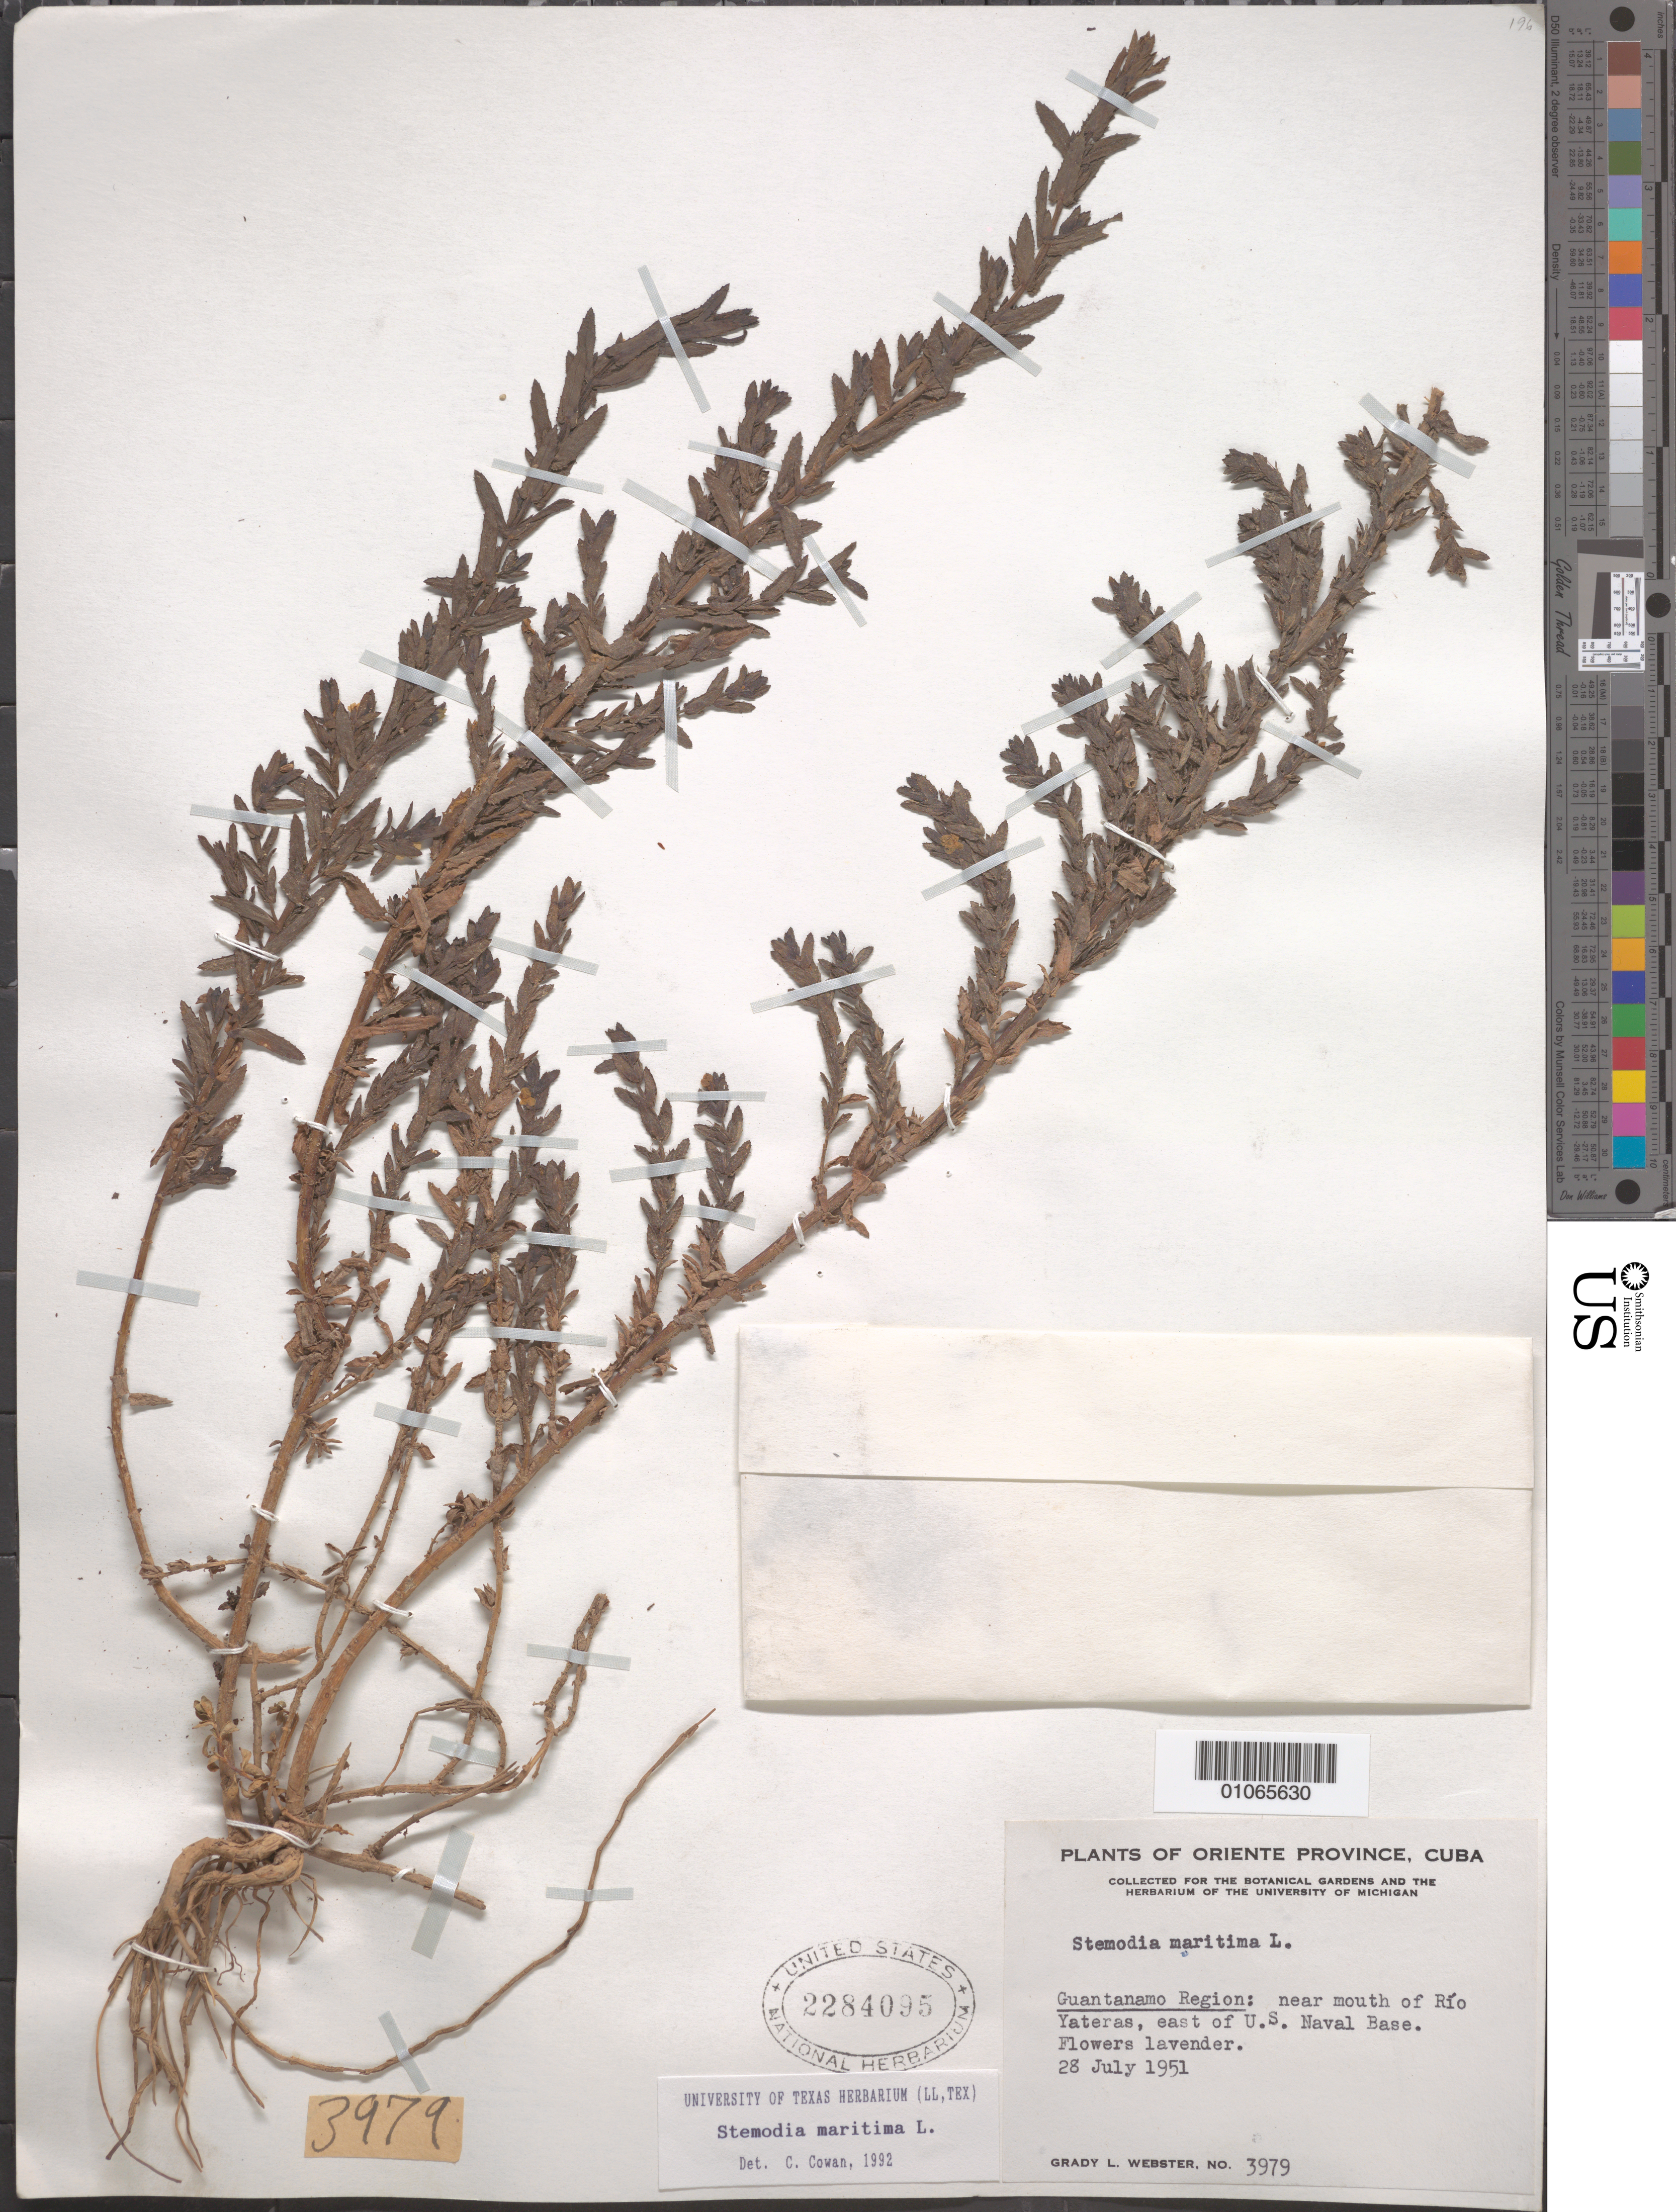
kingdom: Plantae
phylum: Tracheophyta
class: Magnoliopsida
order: Lamiales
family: Plantaginaceae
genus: Stemodia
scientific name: Stemodia maritima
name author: L.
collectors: G. L. Webster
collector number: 3979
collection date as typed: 28 Jul 1951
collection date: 1951-07-28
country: Cuba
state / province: Guantanamo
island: Cuba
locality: Guantánamo Region: near mouth of Rio Yateras, east of U S Naval Base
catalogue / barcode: US 2284095